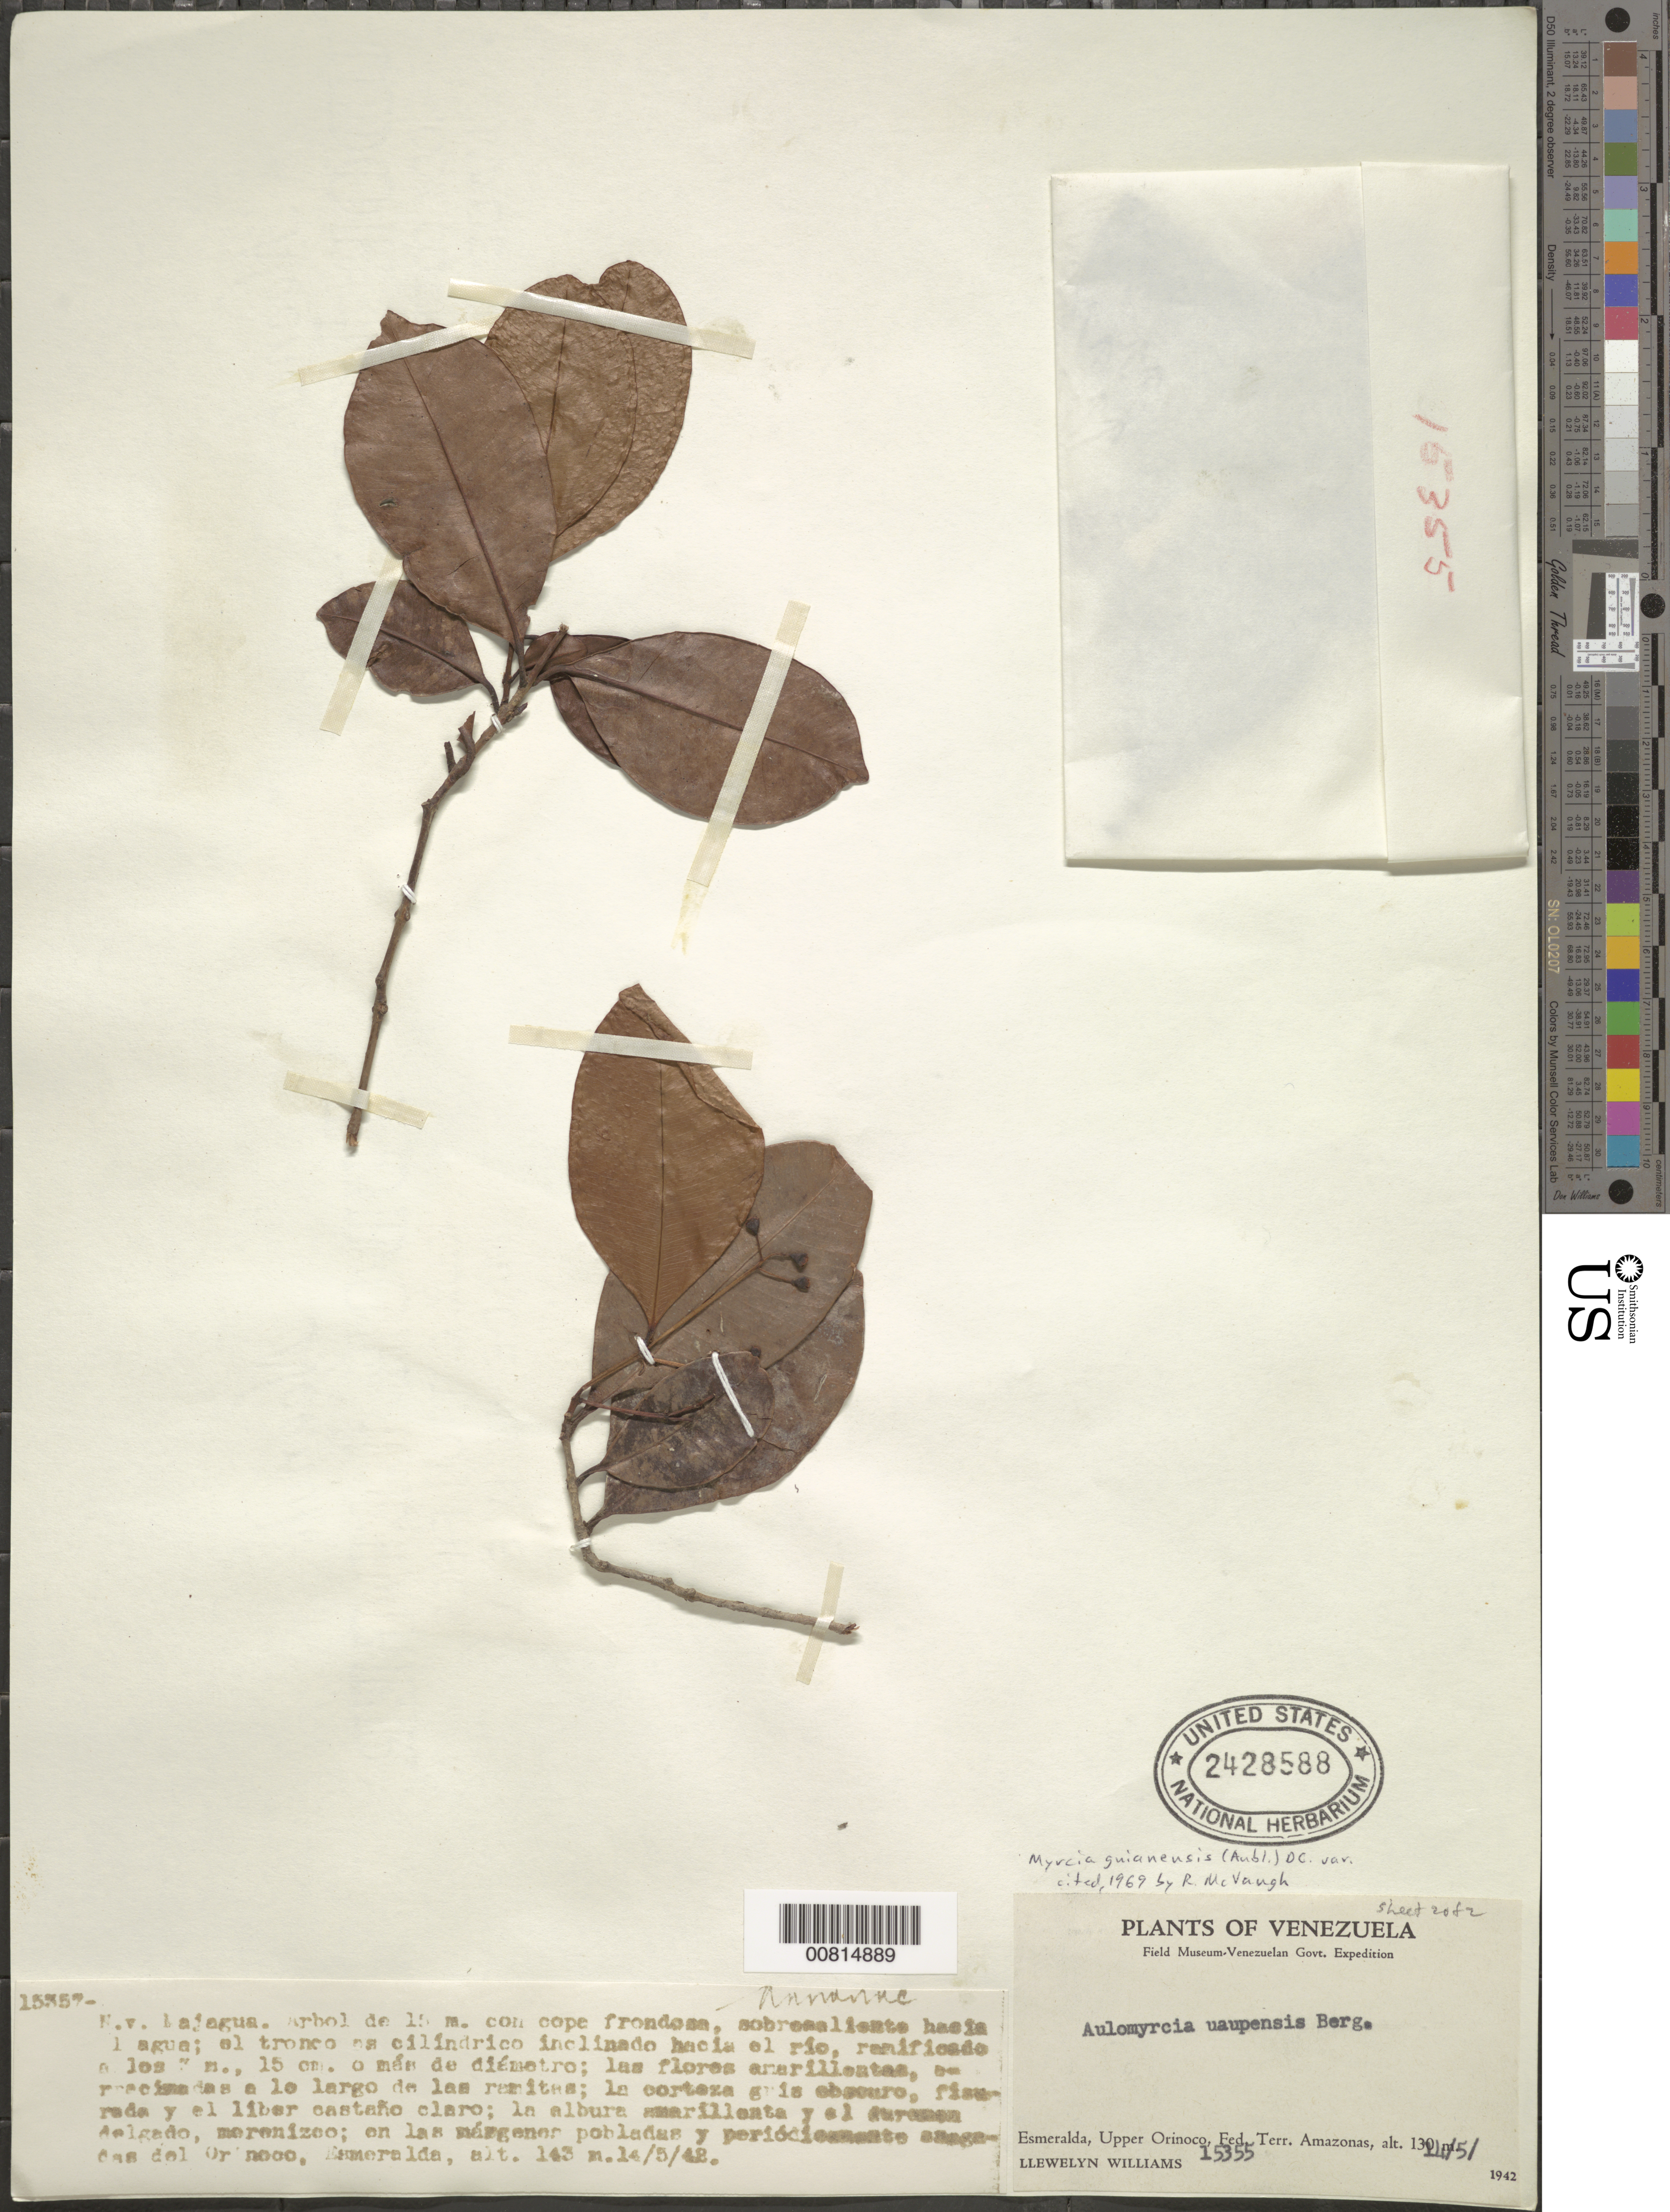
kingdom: Plantae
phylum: Tracheophyta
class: Magnoliopsida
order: Myrtales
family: Myrtaceae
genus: Myrcia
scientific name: Myrcia guianensis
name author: (Aubl.) DC.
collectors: Ll. Williams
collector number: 15355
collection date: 1942-05-14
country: Venezuela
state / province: Amazonas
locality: Esmeralda, Upper Orinoco, Fed. Terr. Amazonas. En las márgenes pobladas y periodicamento [interpreted] asagacas [interpreted] del Orinoco.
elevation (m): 143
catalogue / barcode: US 2428588